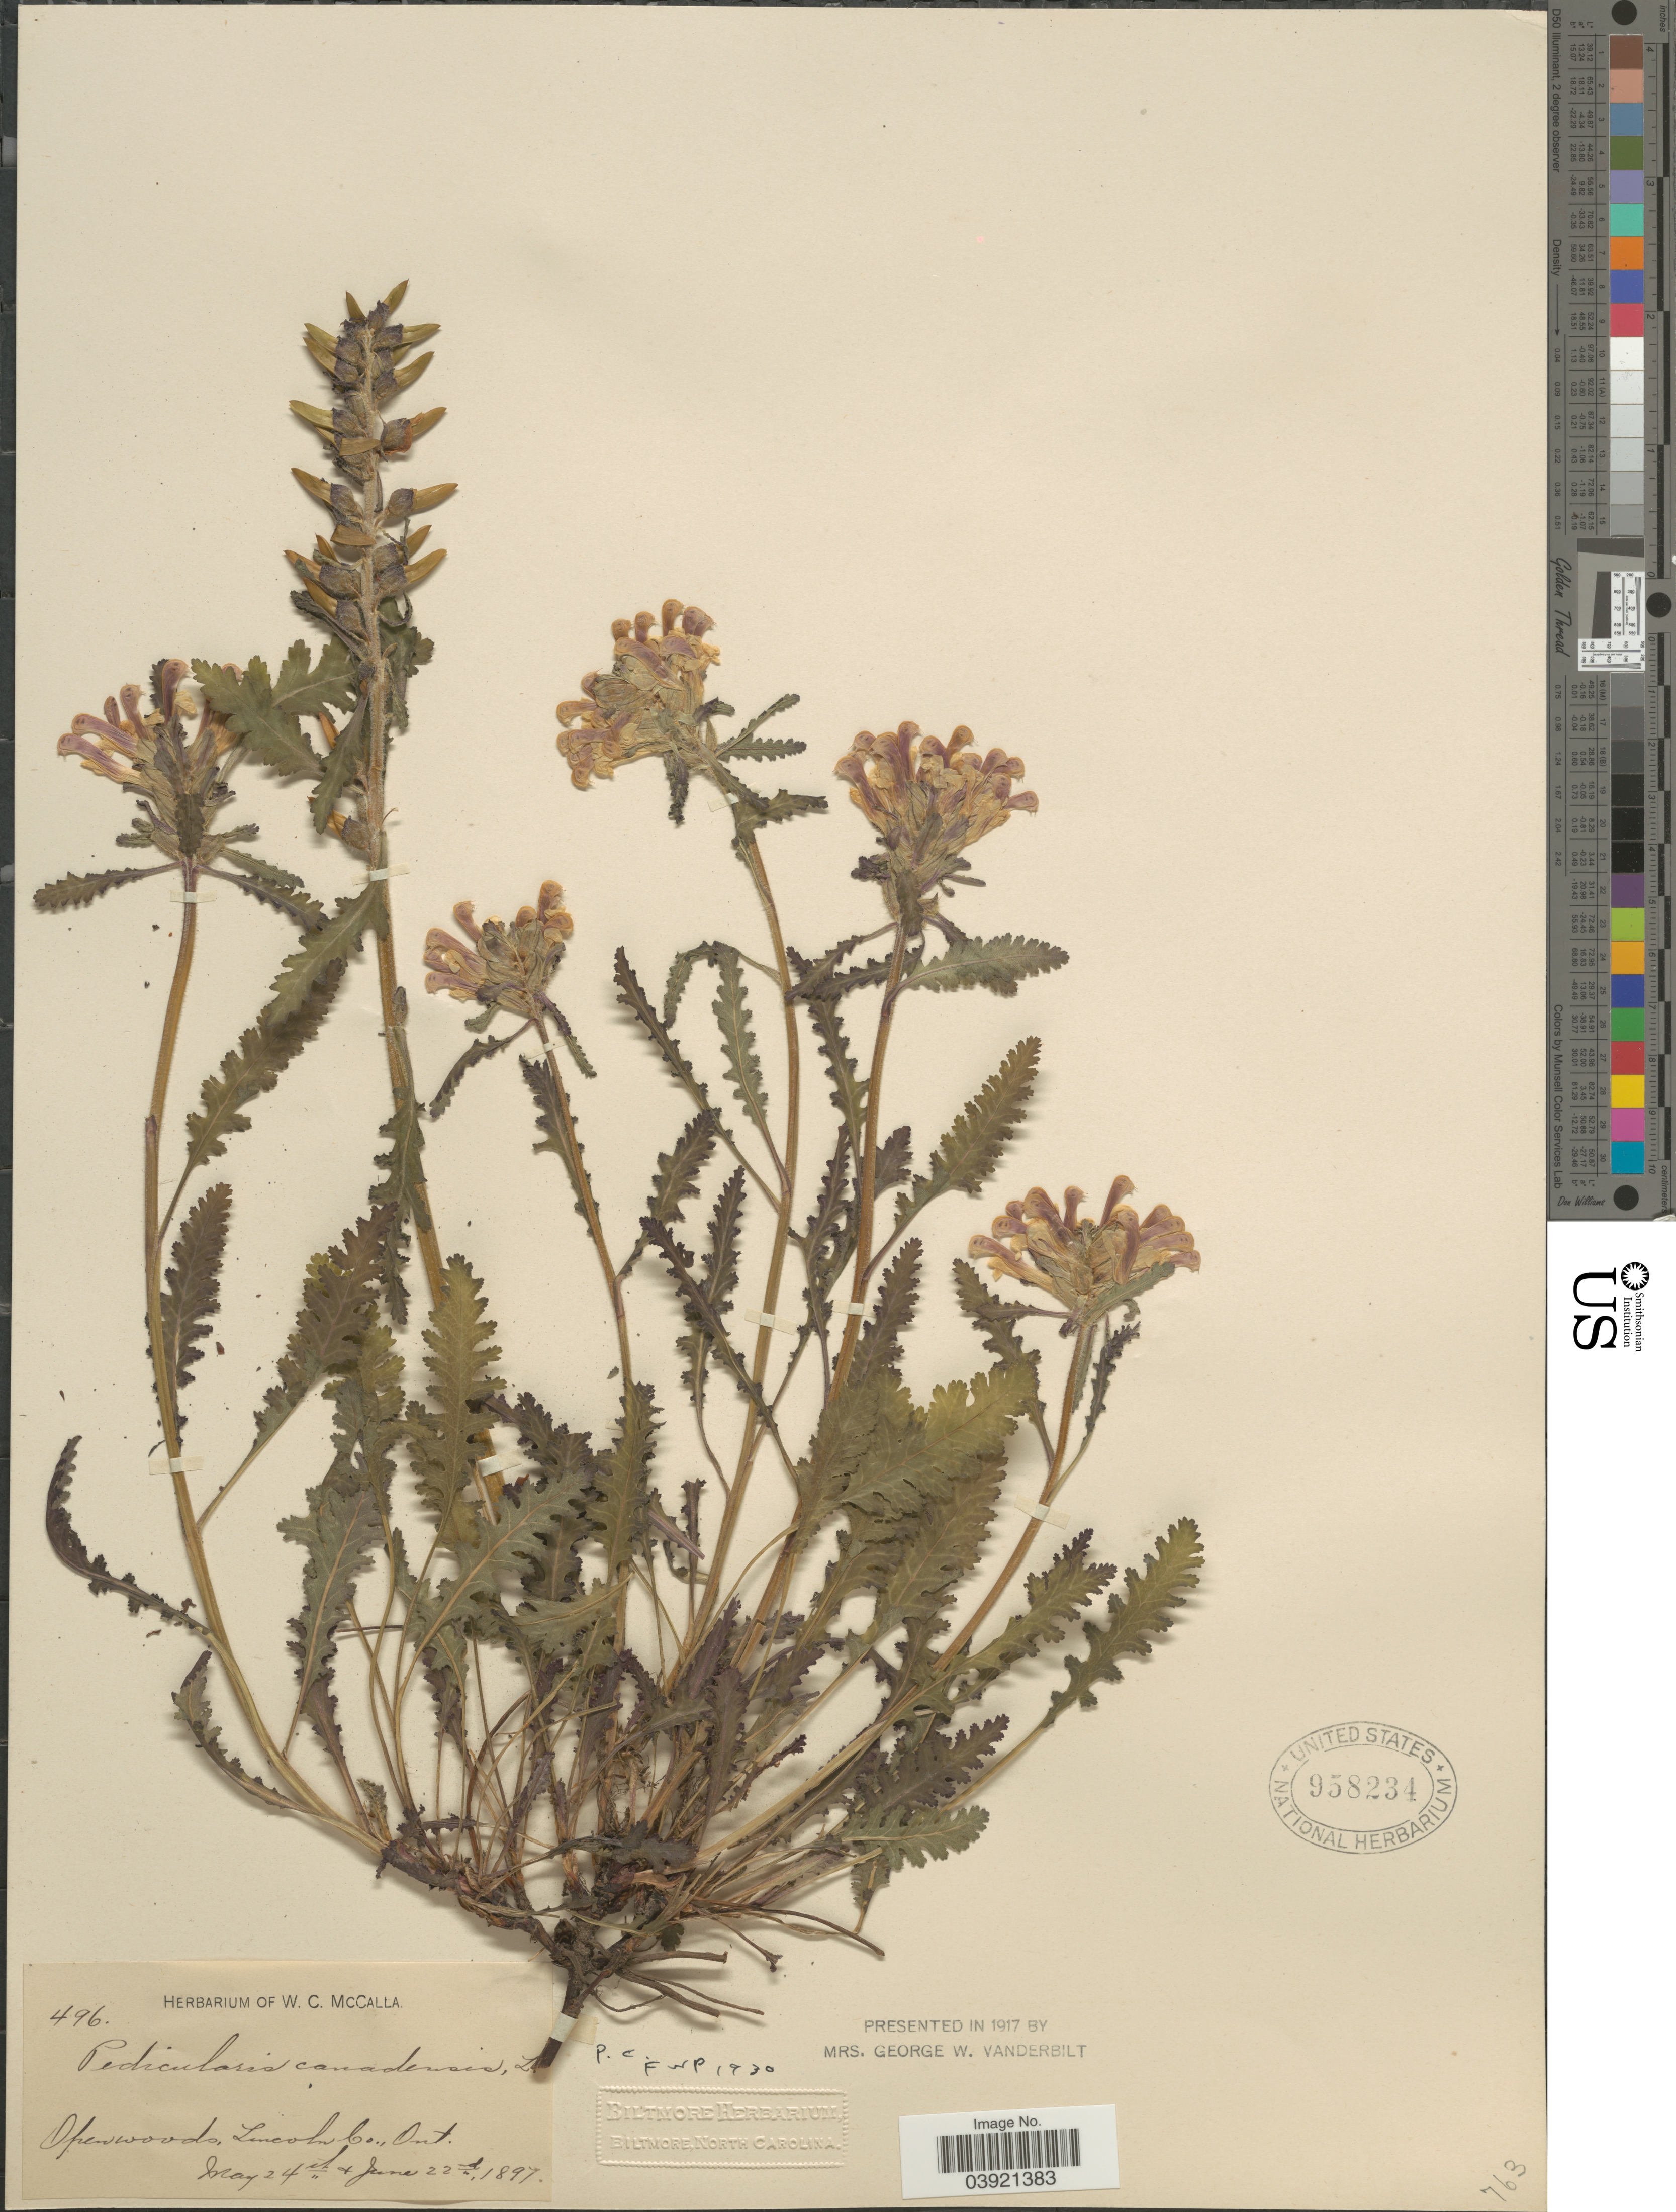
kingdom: Plantae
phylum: Tracheophyta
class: Magnoliopsida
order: Lamiales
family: Orobanchaceae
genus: Pedicularis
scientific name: Pedicularis canadensis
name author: L.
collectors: W. McCalla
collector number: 496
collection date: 1897-05-24/1897-06-22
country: Canada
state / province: Ontario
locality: Open woods, Lincoln Co.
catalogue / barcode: US 958234